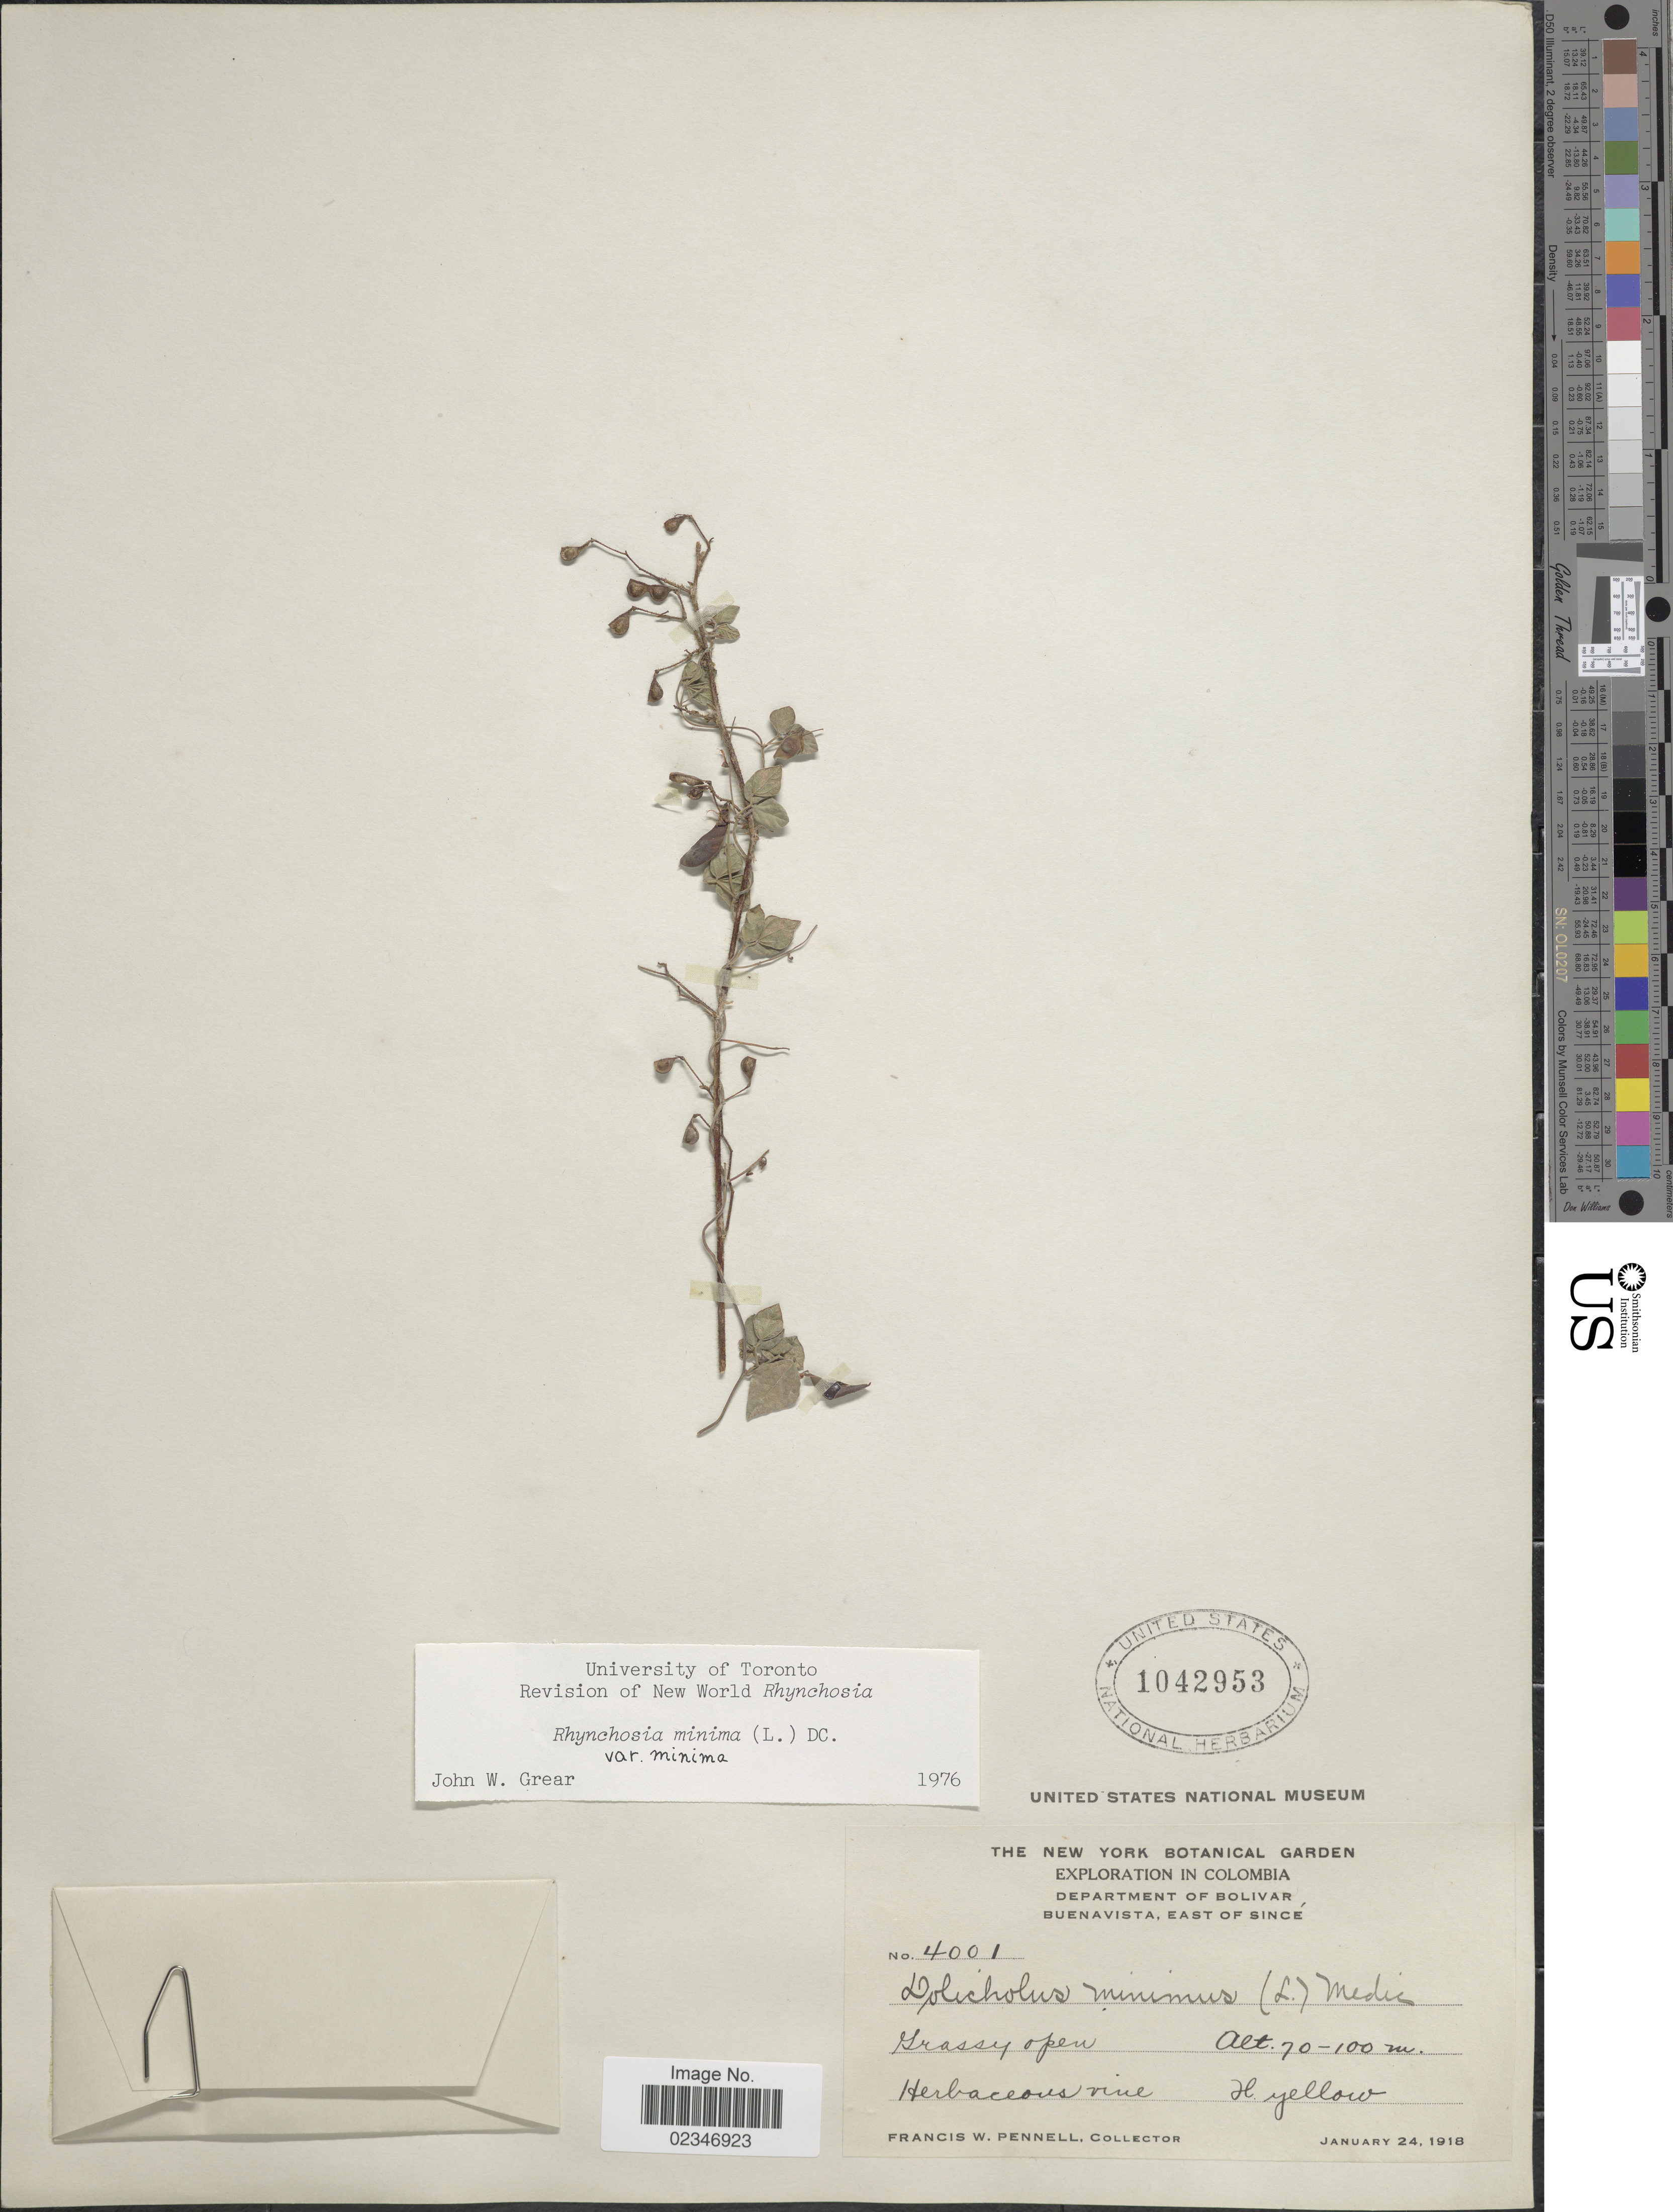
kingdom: Plantae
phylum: Tracheophyta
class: Magnoliopsida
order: Fabales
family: Fabaceae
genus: Rhynchosia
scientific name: Rhynchosia minima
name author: (L.) DC.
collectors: F. W. Pennell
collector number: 4001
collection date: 1918-01-24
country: Colombia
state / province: Bolívar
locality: Buenavista, east of Since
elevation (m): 70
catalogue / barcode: US 1042953